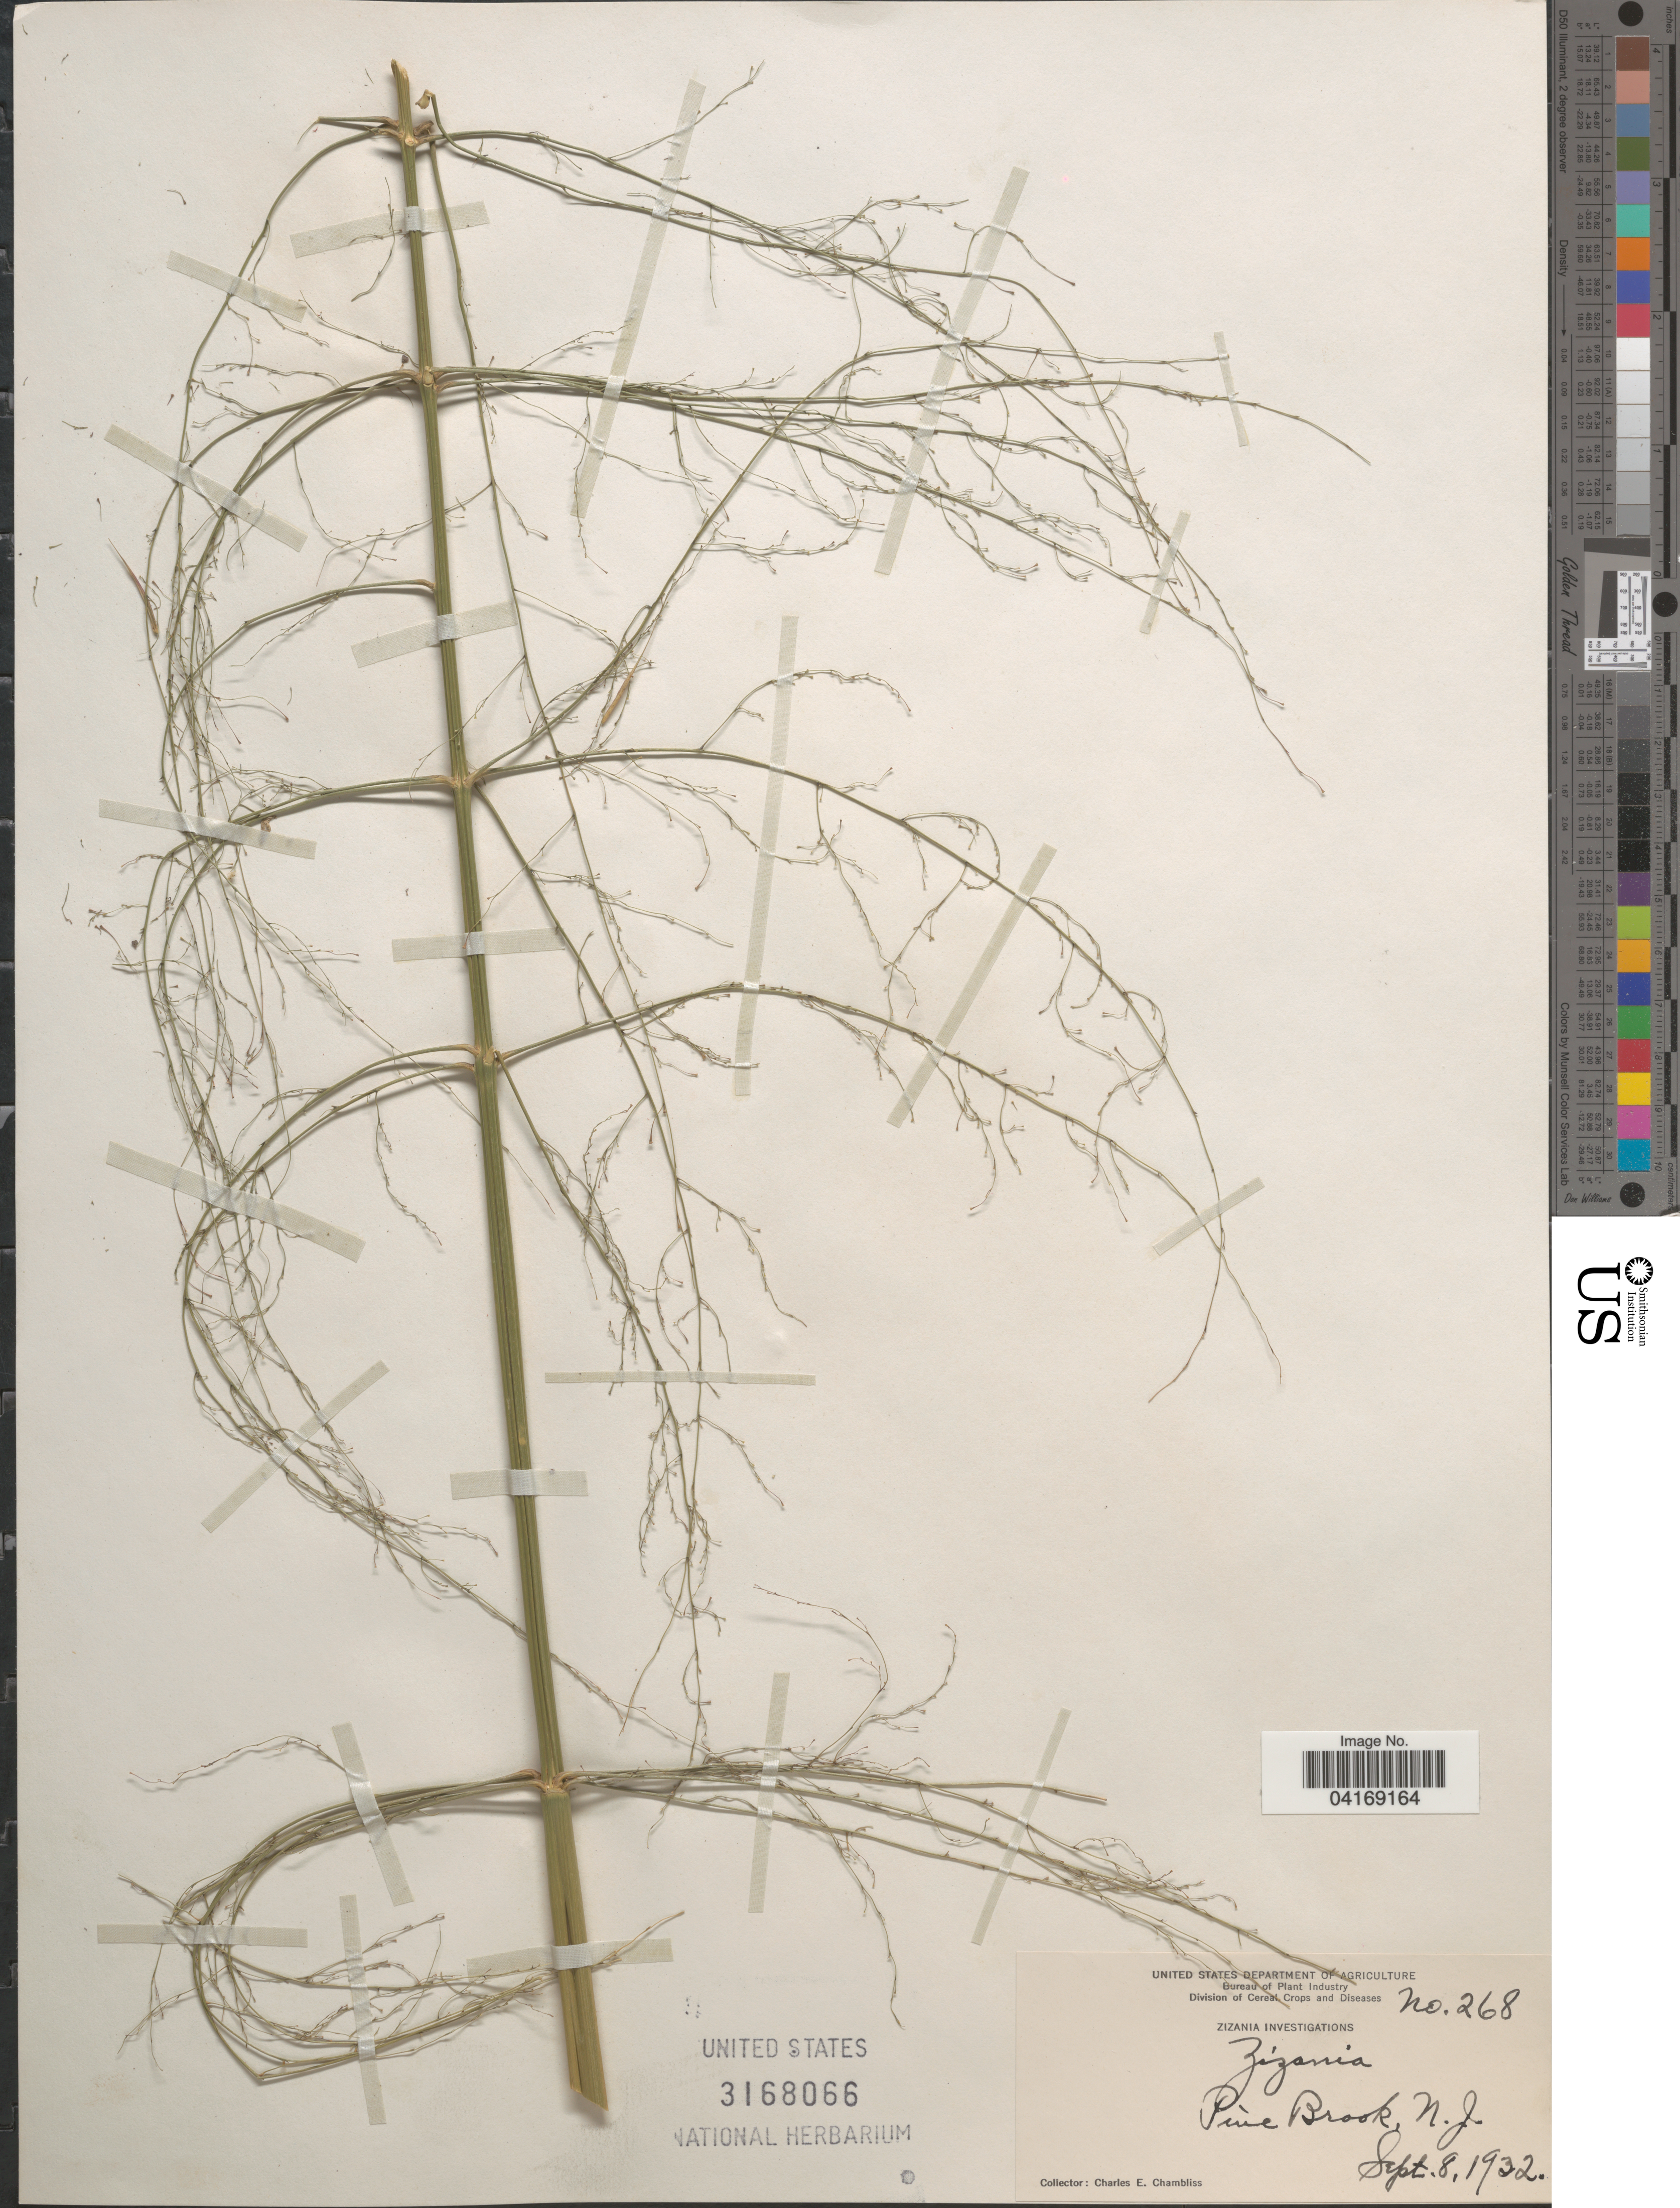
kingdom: Plantae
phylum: Tracheophyta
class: Liliopsida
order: Poales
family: Poaceae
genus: Zizania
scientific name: Zizania sp.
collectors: C. Chambliss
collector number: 268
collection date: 1932-09-08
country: United States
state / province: New Jersey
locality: Pine Brook.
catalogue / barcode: US 3168066